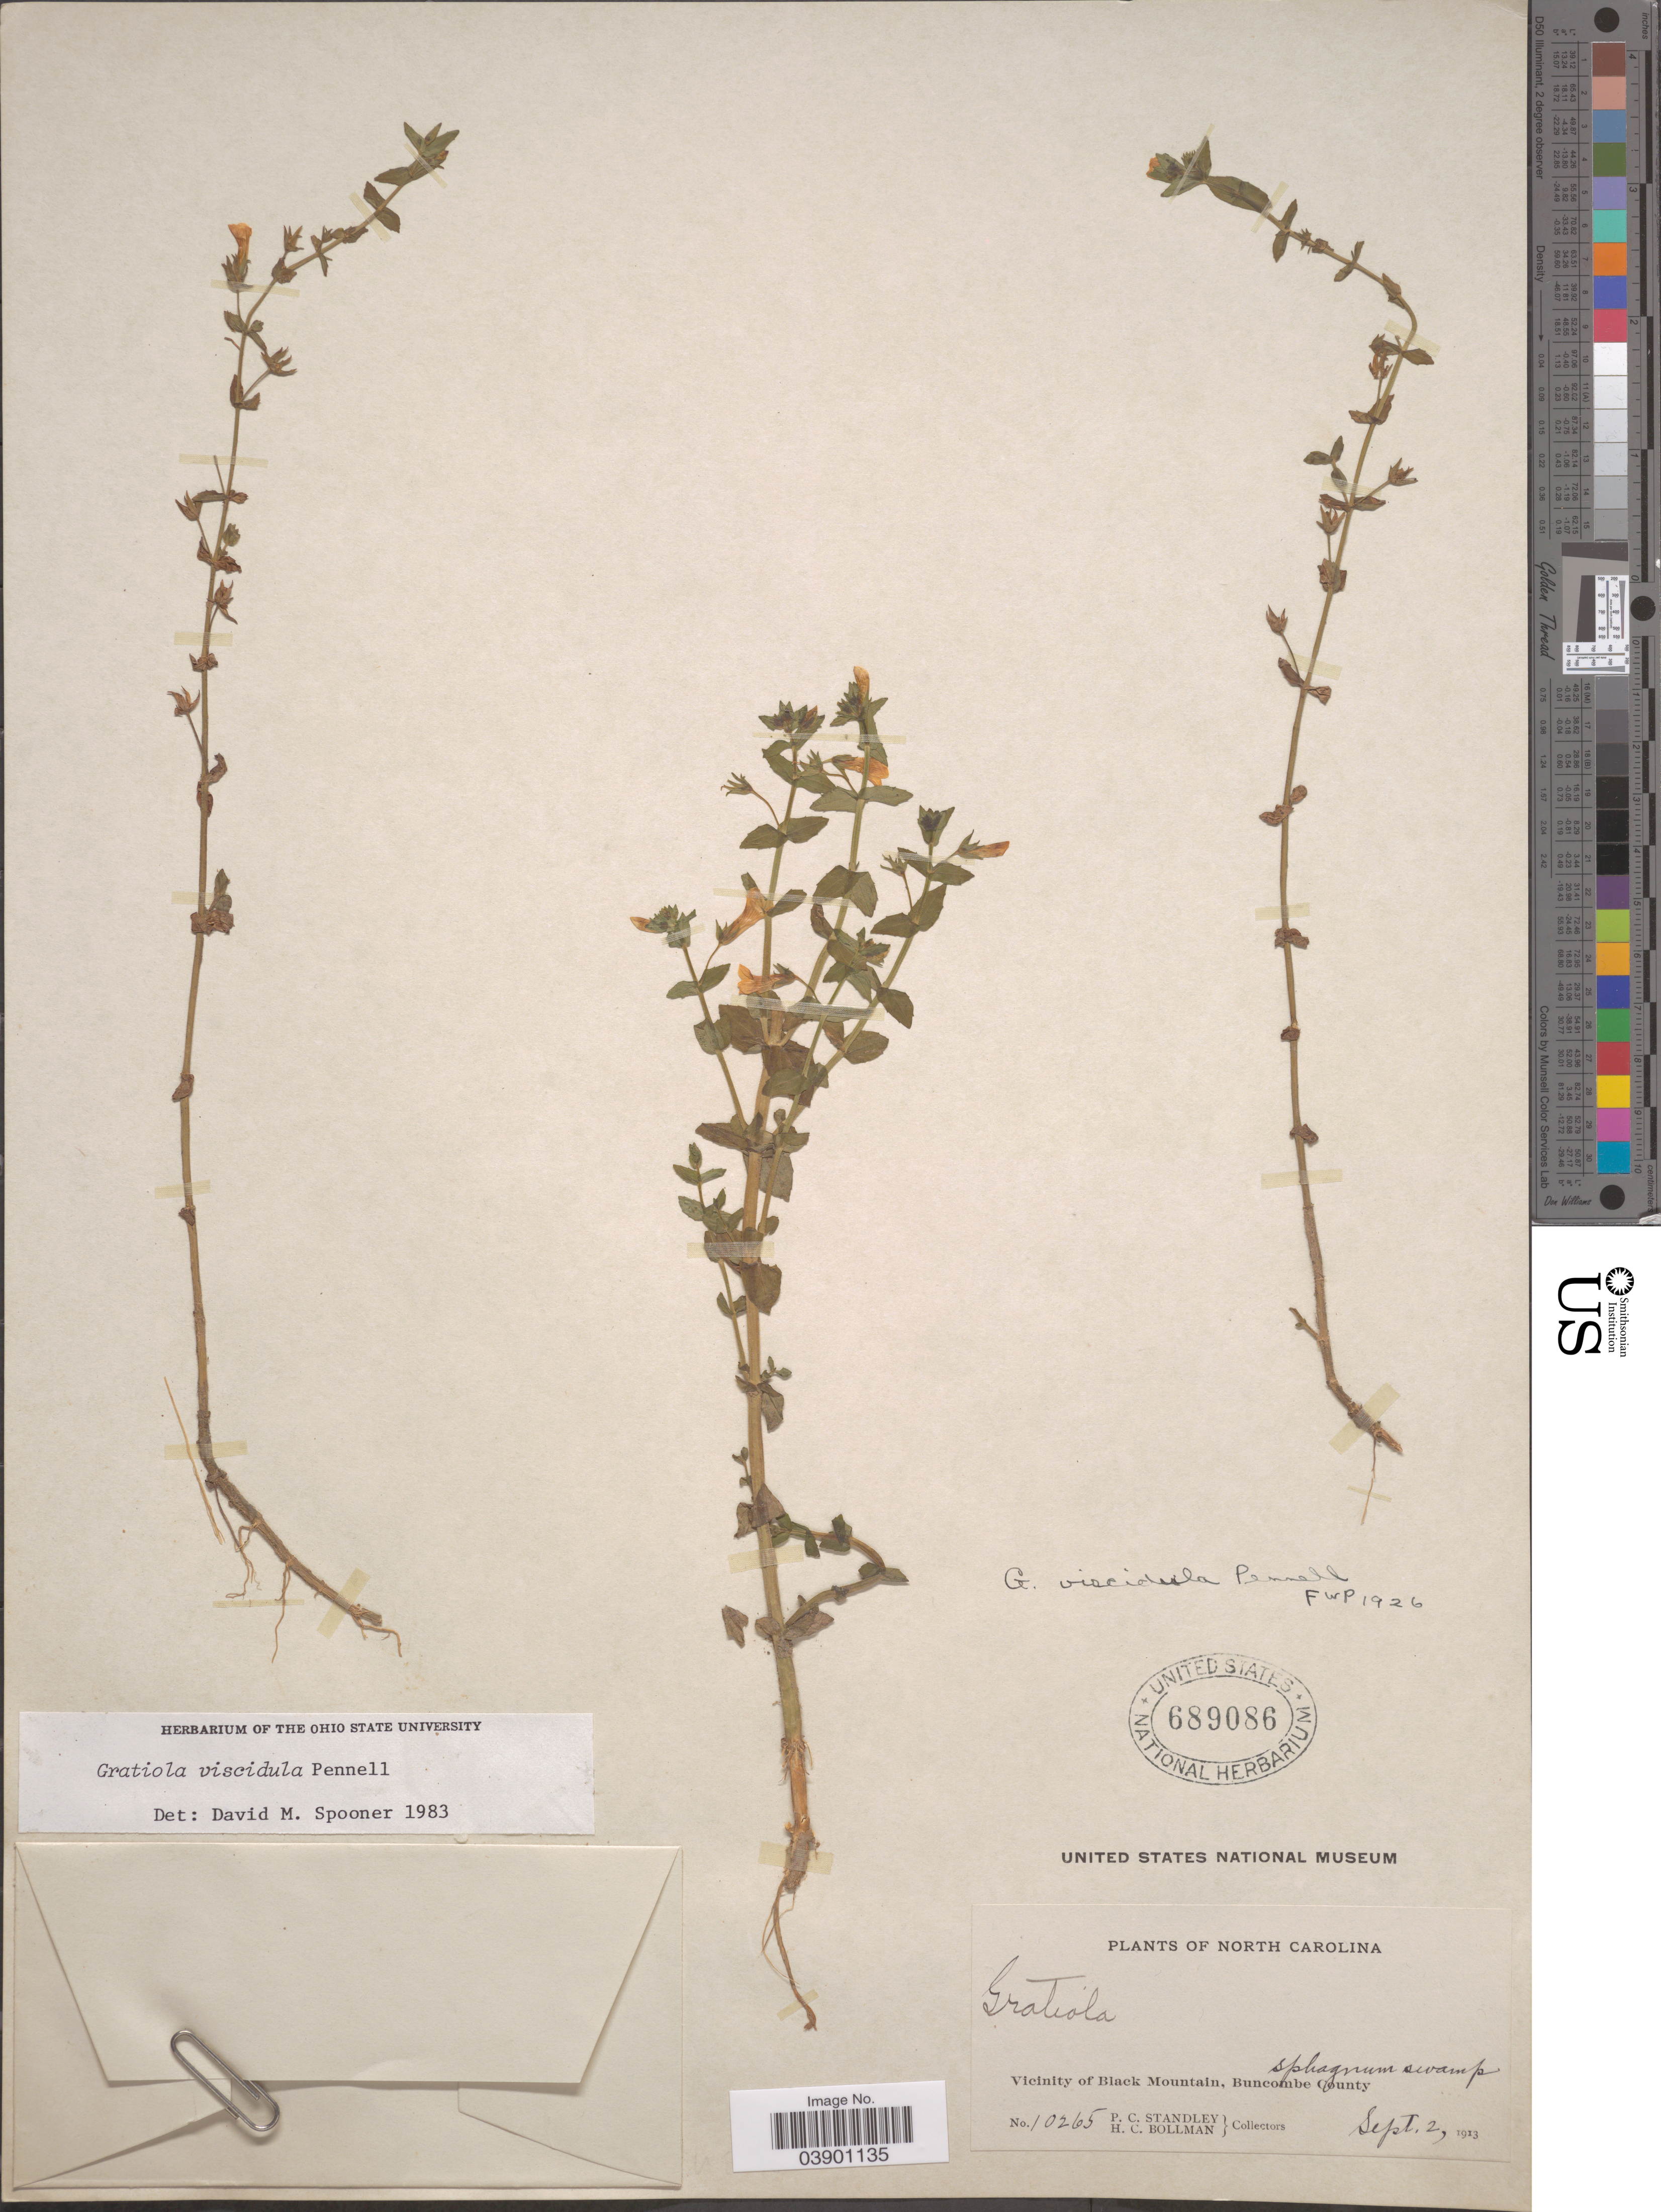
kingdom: Plantae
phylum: Tracheophyta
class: Magnoliopsida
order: Lamiales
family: Plantaginaceae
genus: Gratiola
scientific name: Gratiola viscidula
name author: Pennell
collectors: P. C. Standley & H. C. Bollman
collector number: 10265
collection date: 1913-09-02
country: United States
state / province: North Carolina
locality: Vicinity of Black Mountain, Buncombe County.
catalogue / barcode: US 689086